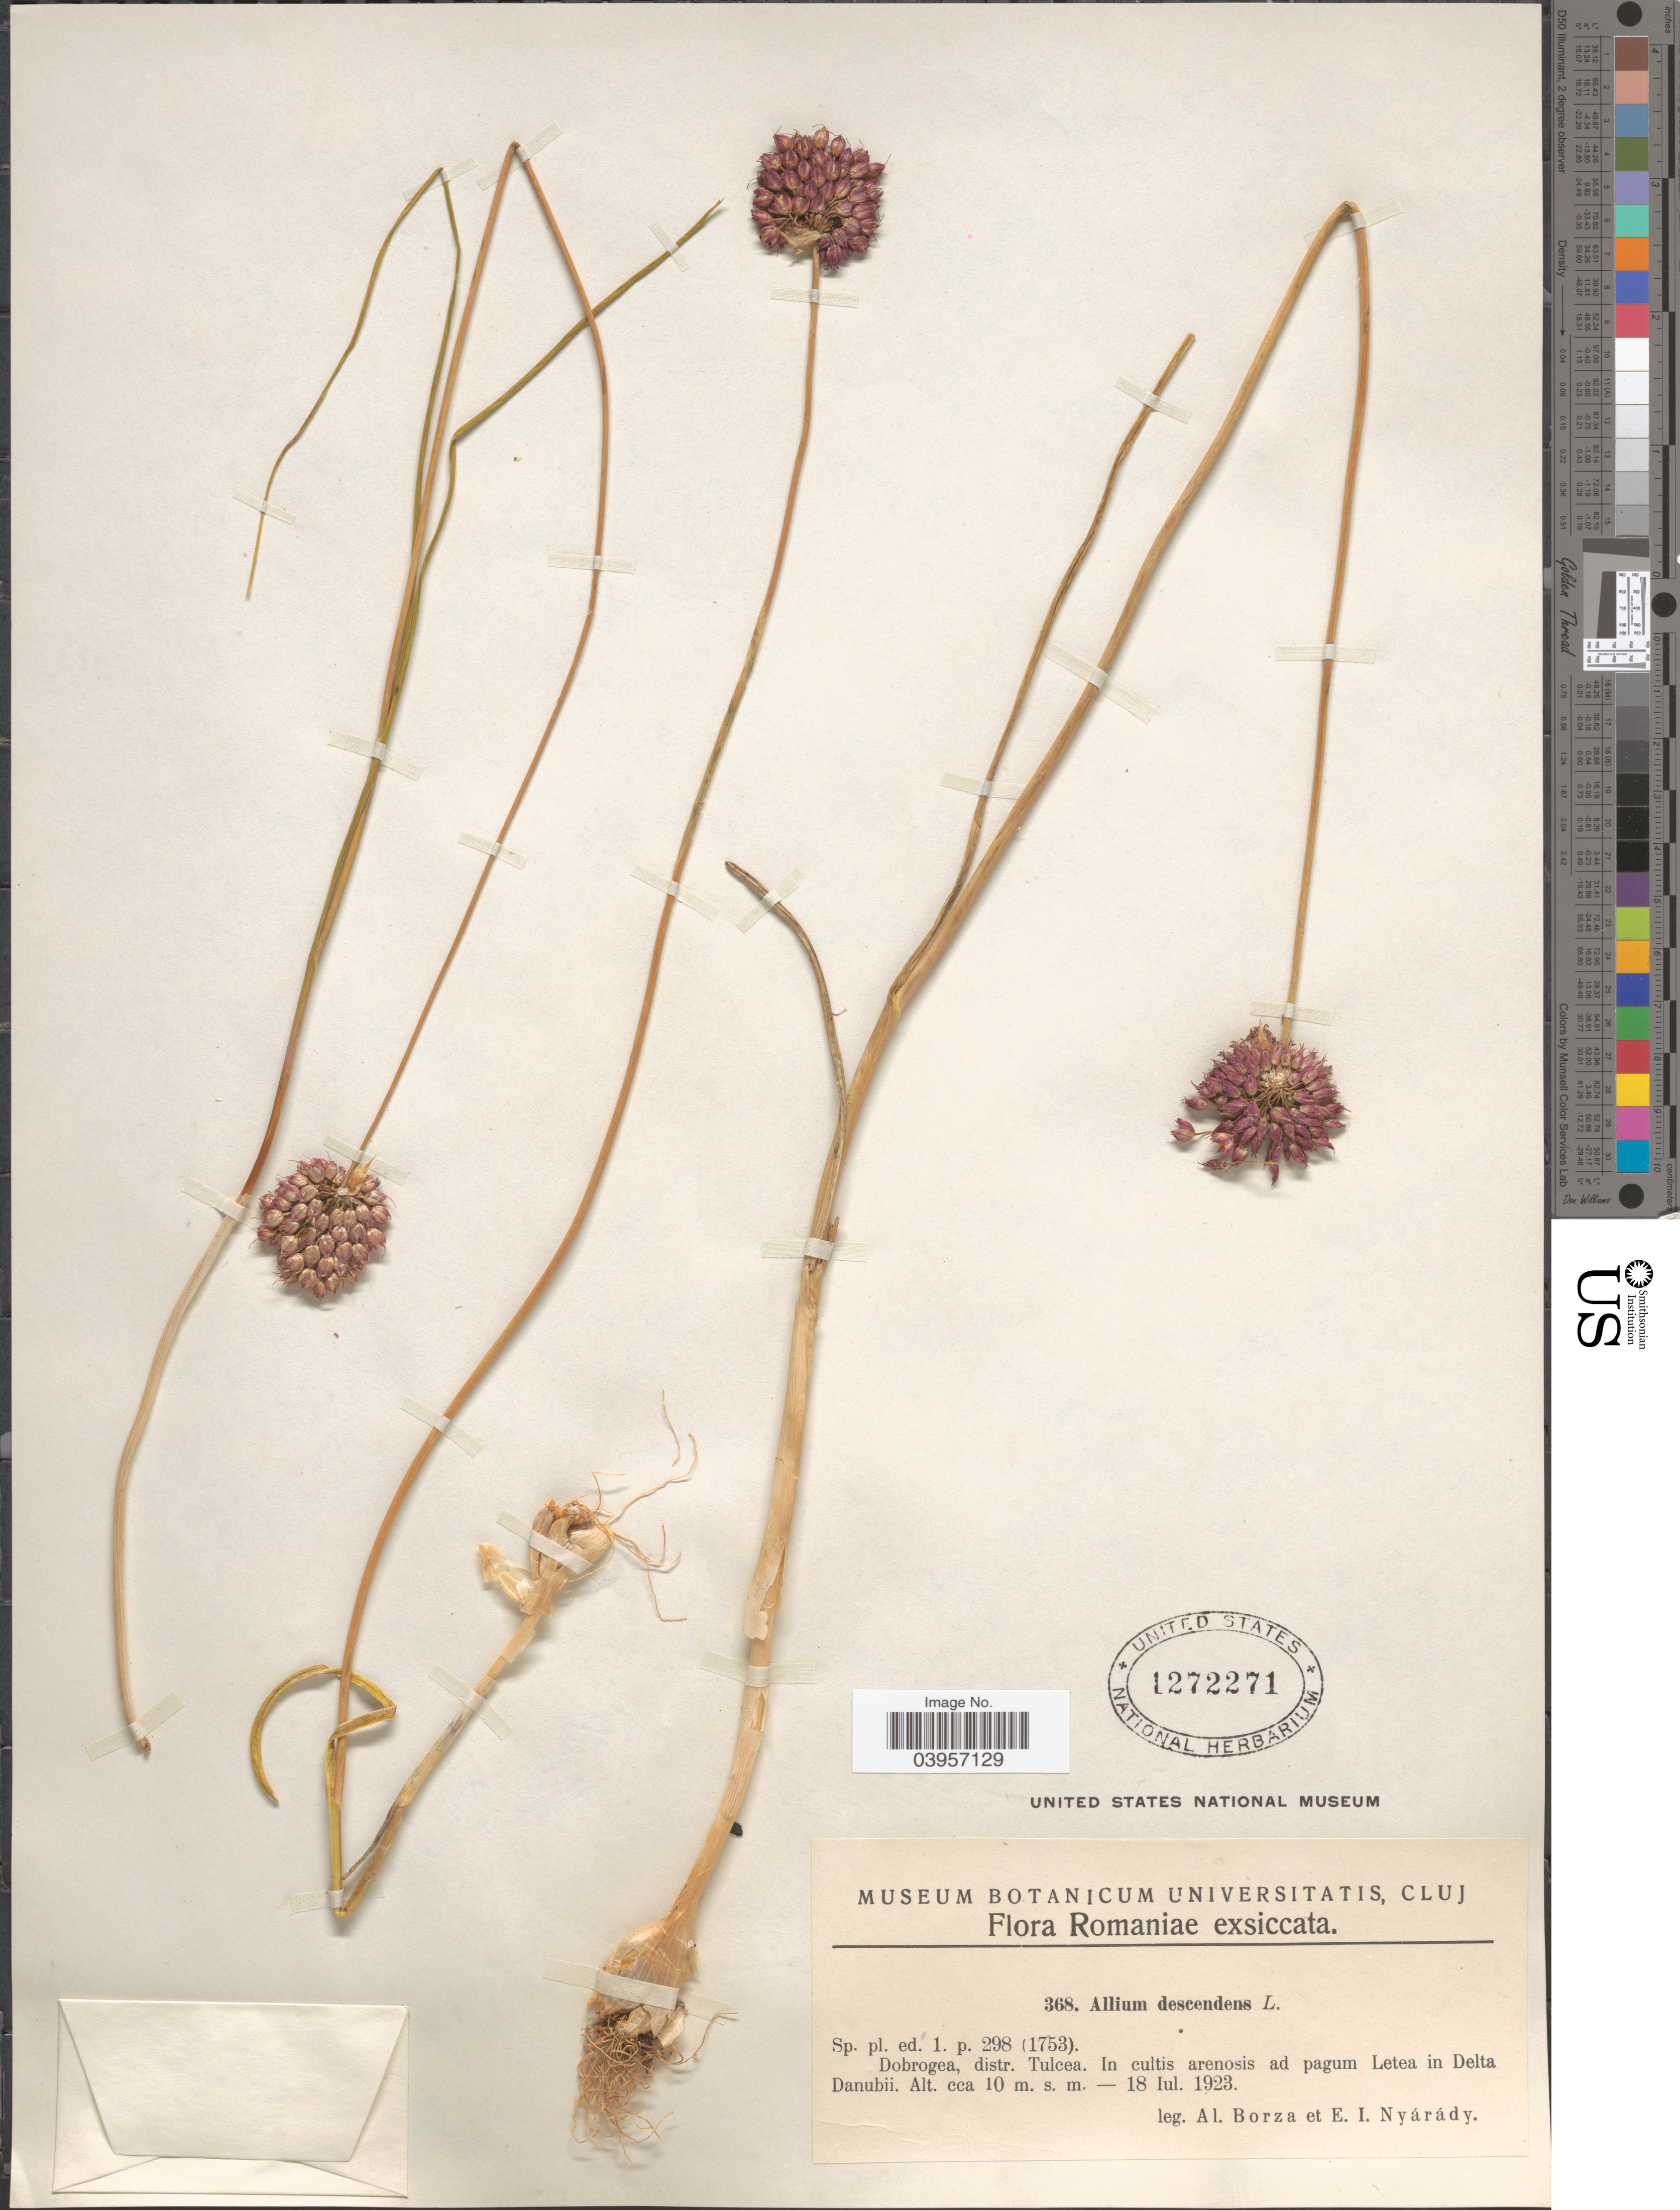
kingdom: Plantae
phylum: Tracheophyta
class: Liliopsida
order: Asparagales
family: Amaryllidaceae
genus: Allium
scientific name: Allium descendens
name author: L.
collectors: A. Borza & E. Nyarady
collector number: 368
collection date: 1923-07-18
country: Romania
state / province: Tulcea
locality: Romaniae. Dobrogea, distr. Tulcea. In cultis arenosis ad pagum Letea in Delta Danubii.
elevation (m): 10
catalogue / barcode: US 1272271